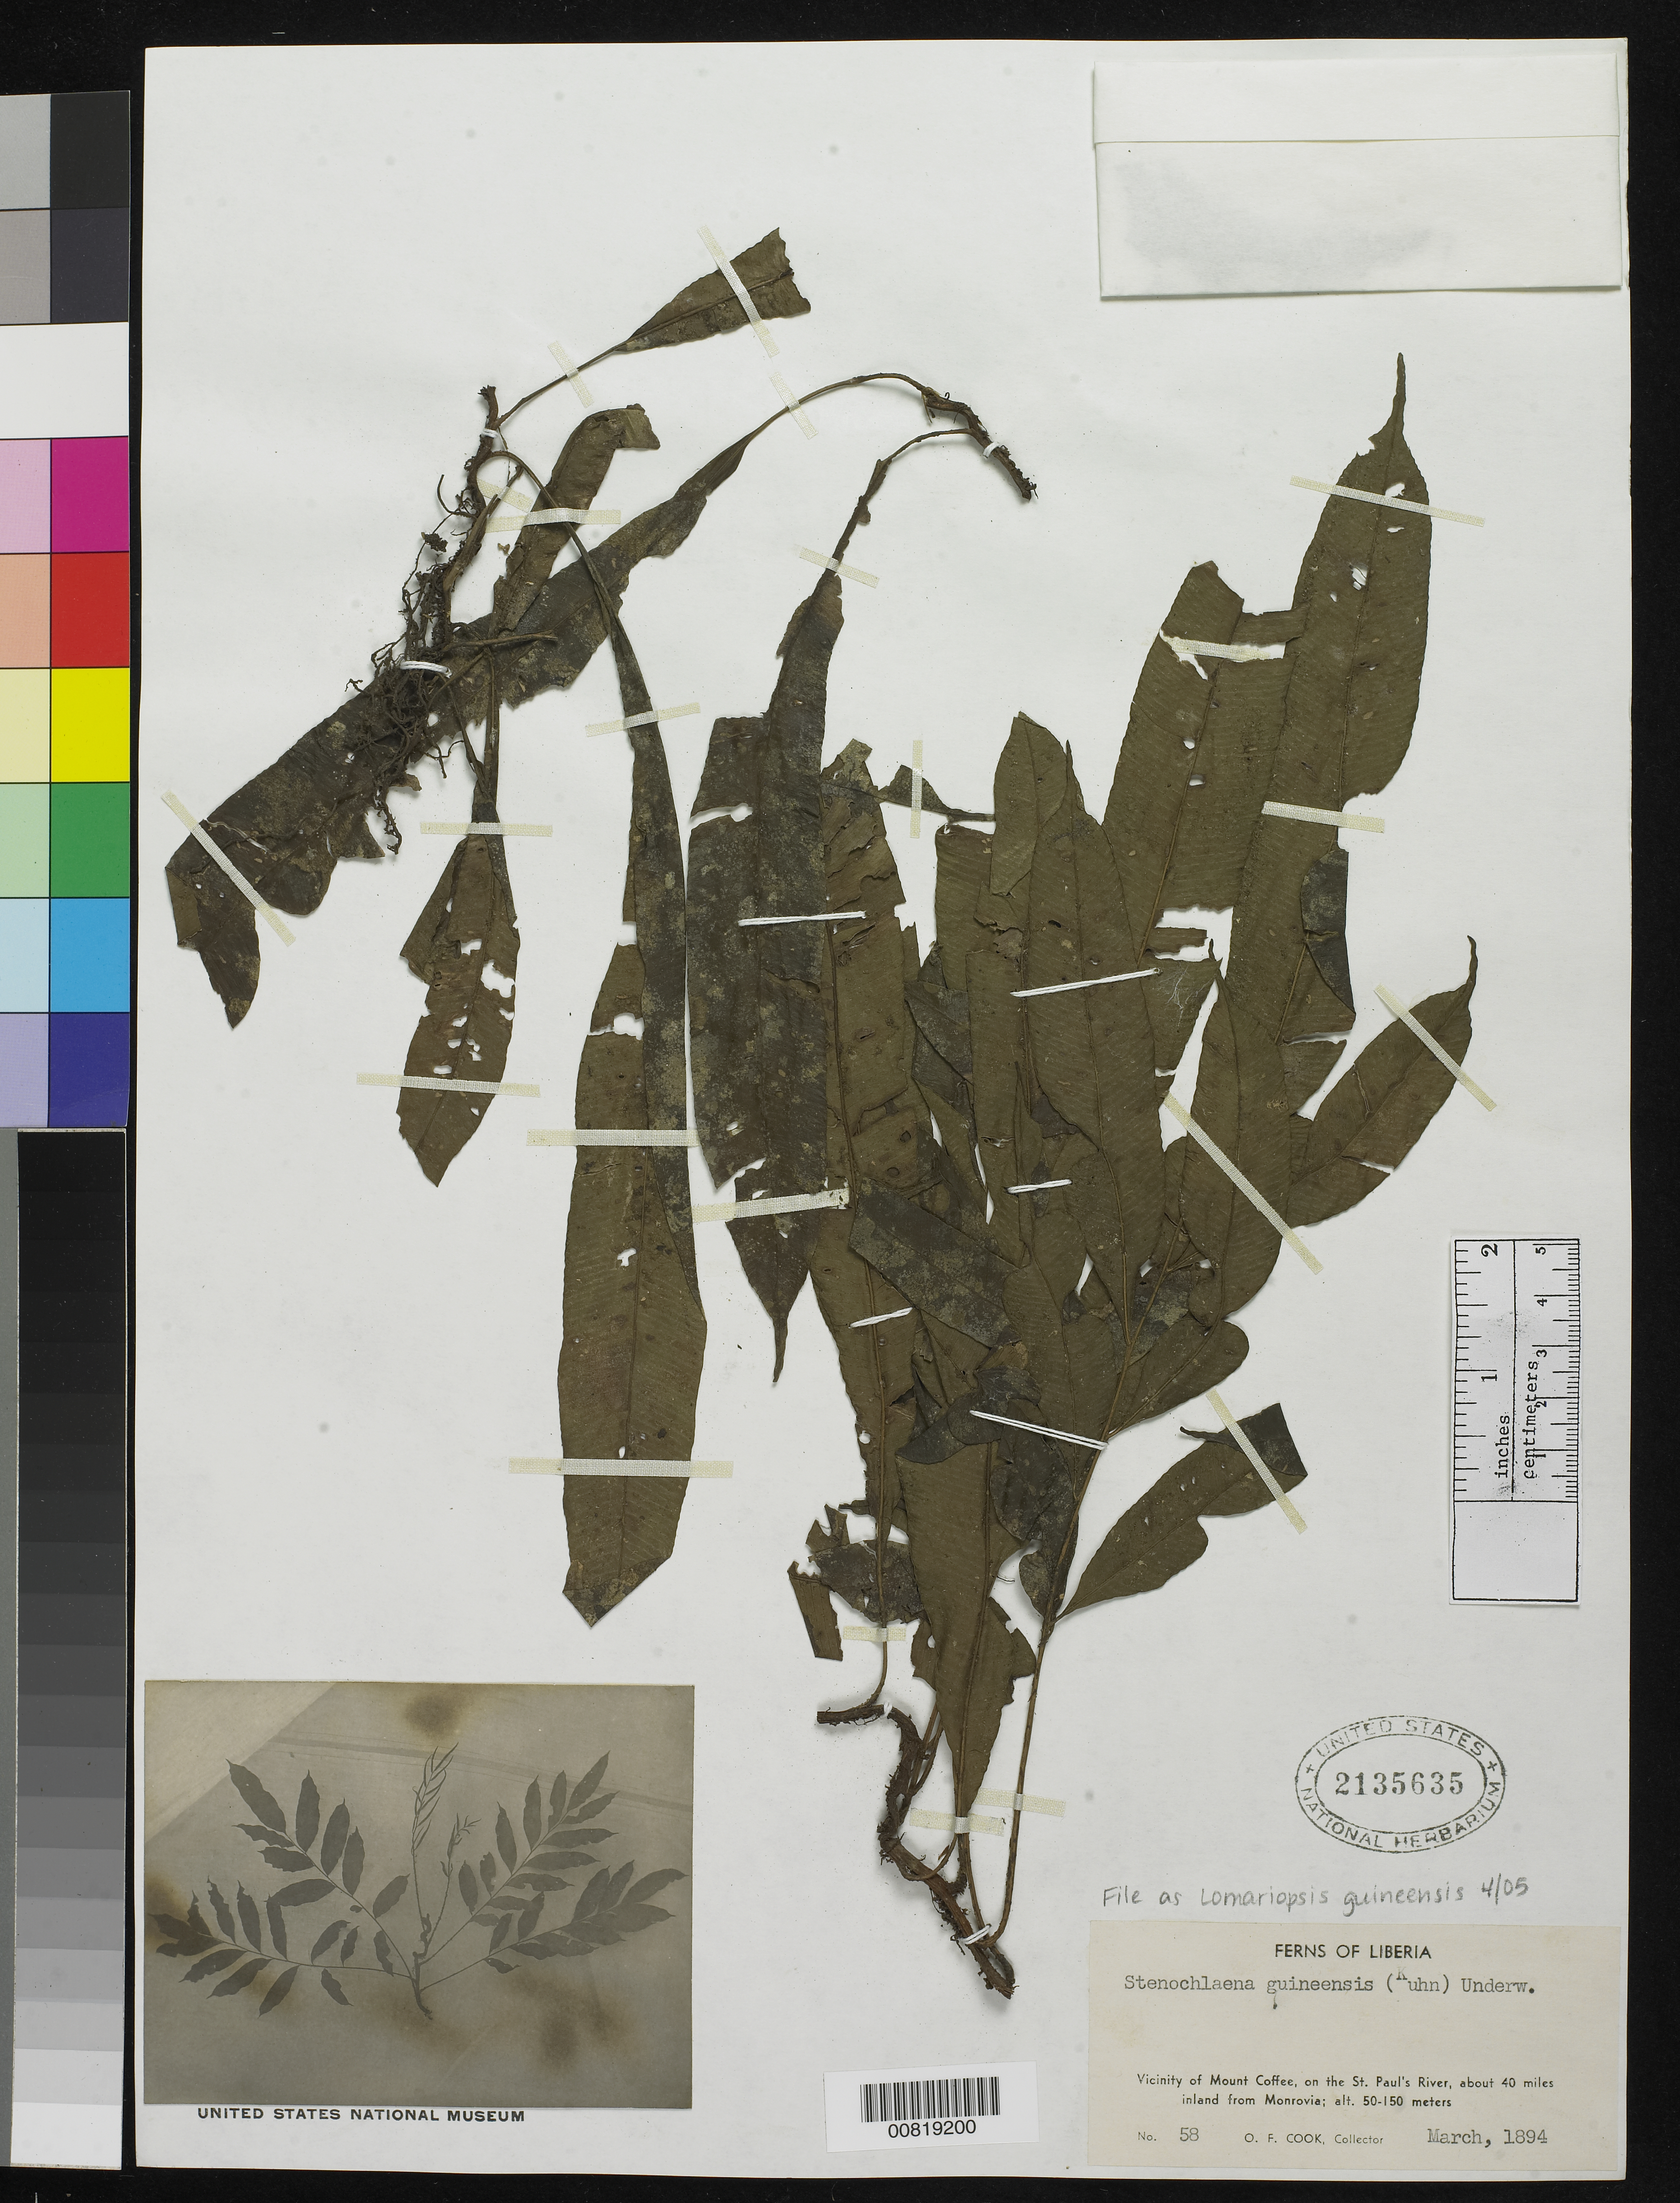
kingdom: Plantae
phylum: Tracheophyta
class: Polypodiopsida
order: Polypodiales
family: Lomariopsidaceae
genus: Lomariopsis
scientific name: Lomariopsis guineensis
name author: Holttum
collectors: O. F. Cook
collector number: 58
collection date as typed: Mar 1894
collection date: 1894-03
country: Liberia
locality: Vicinity of Mt. Coffee, on the St. Paul's River, about 40 miles inland from Monrovia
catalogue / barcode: US 2135635